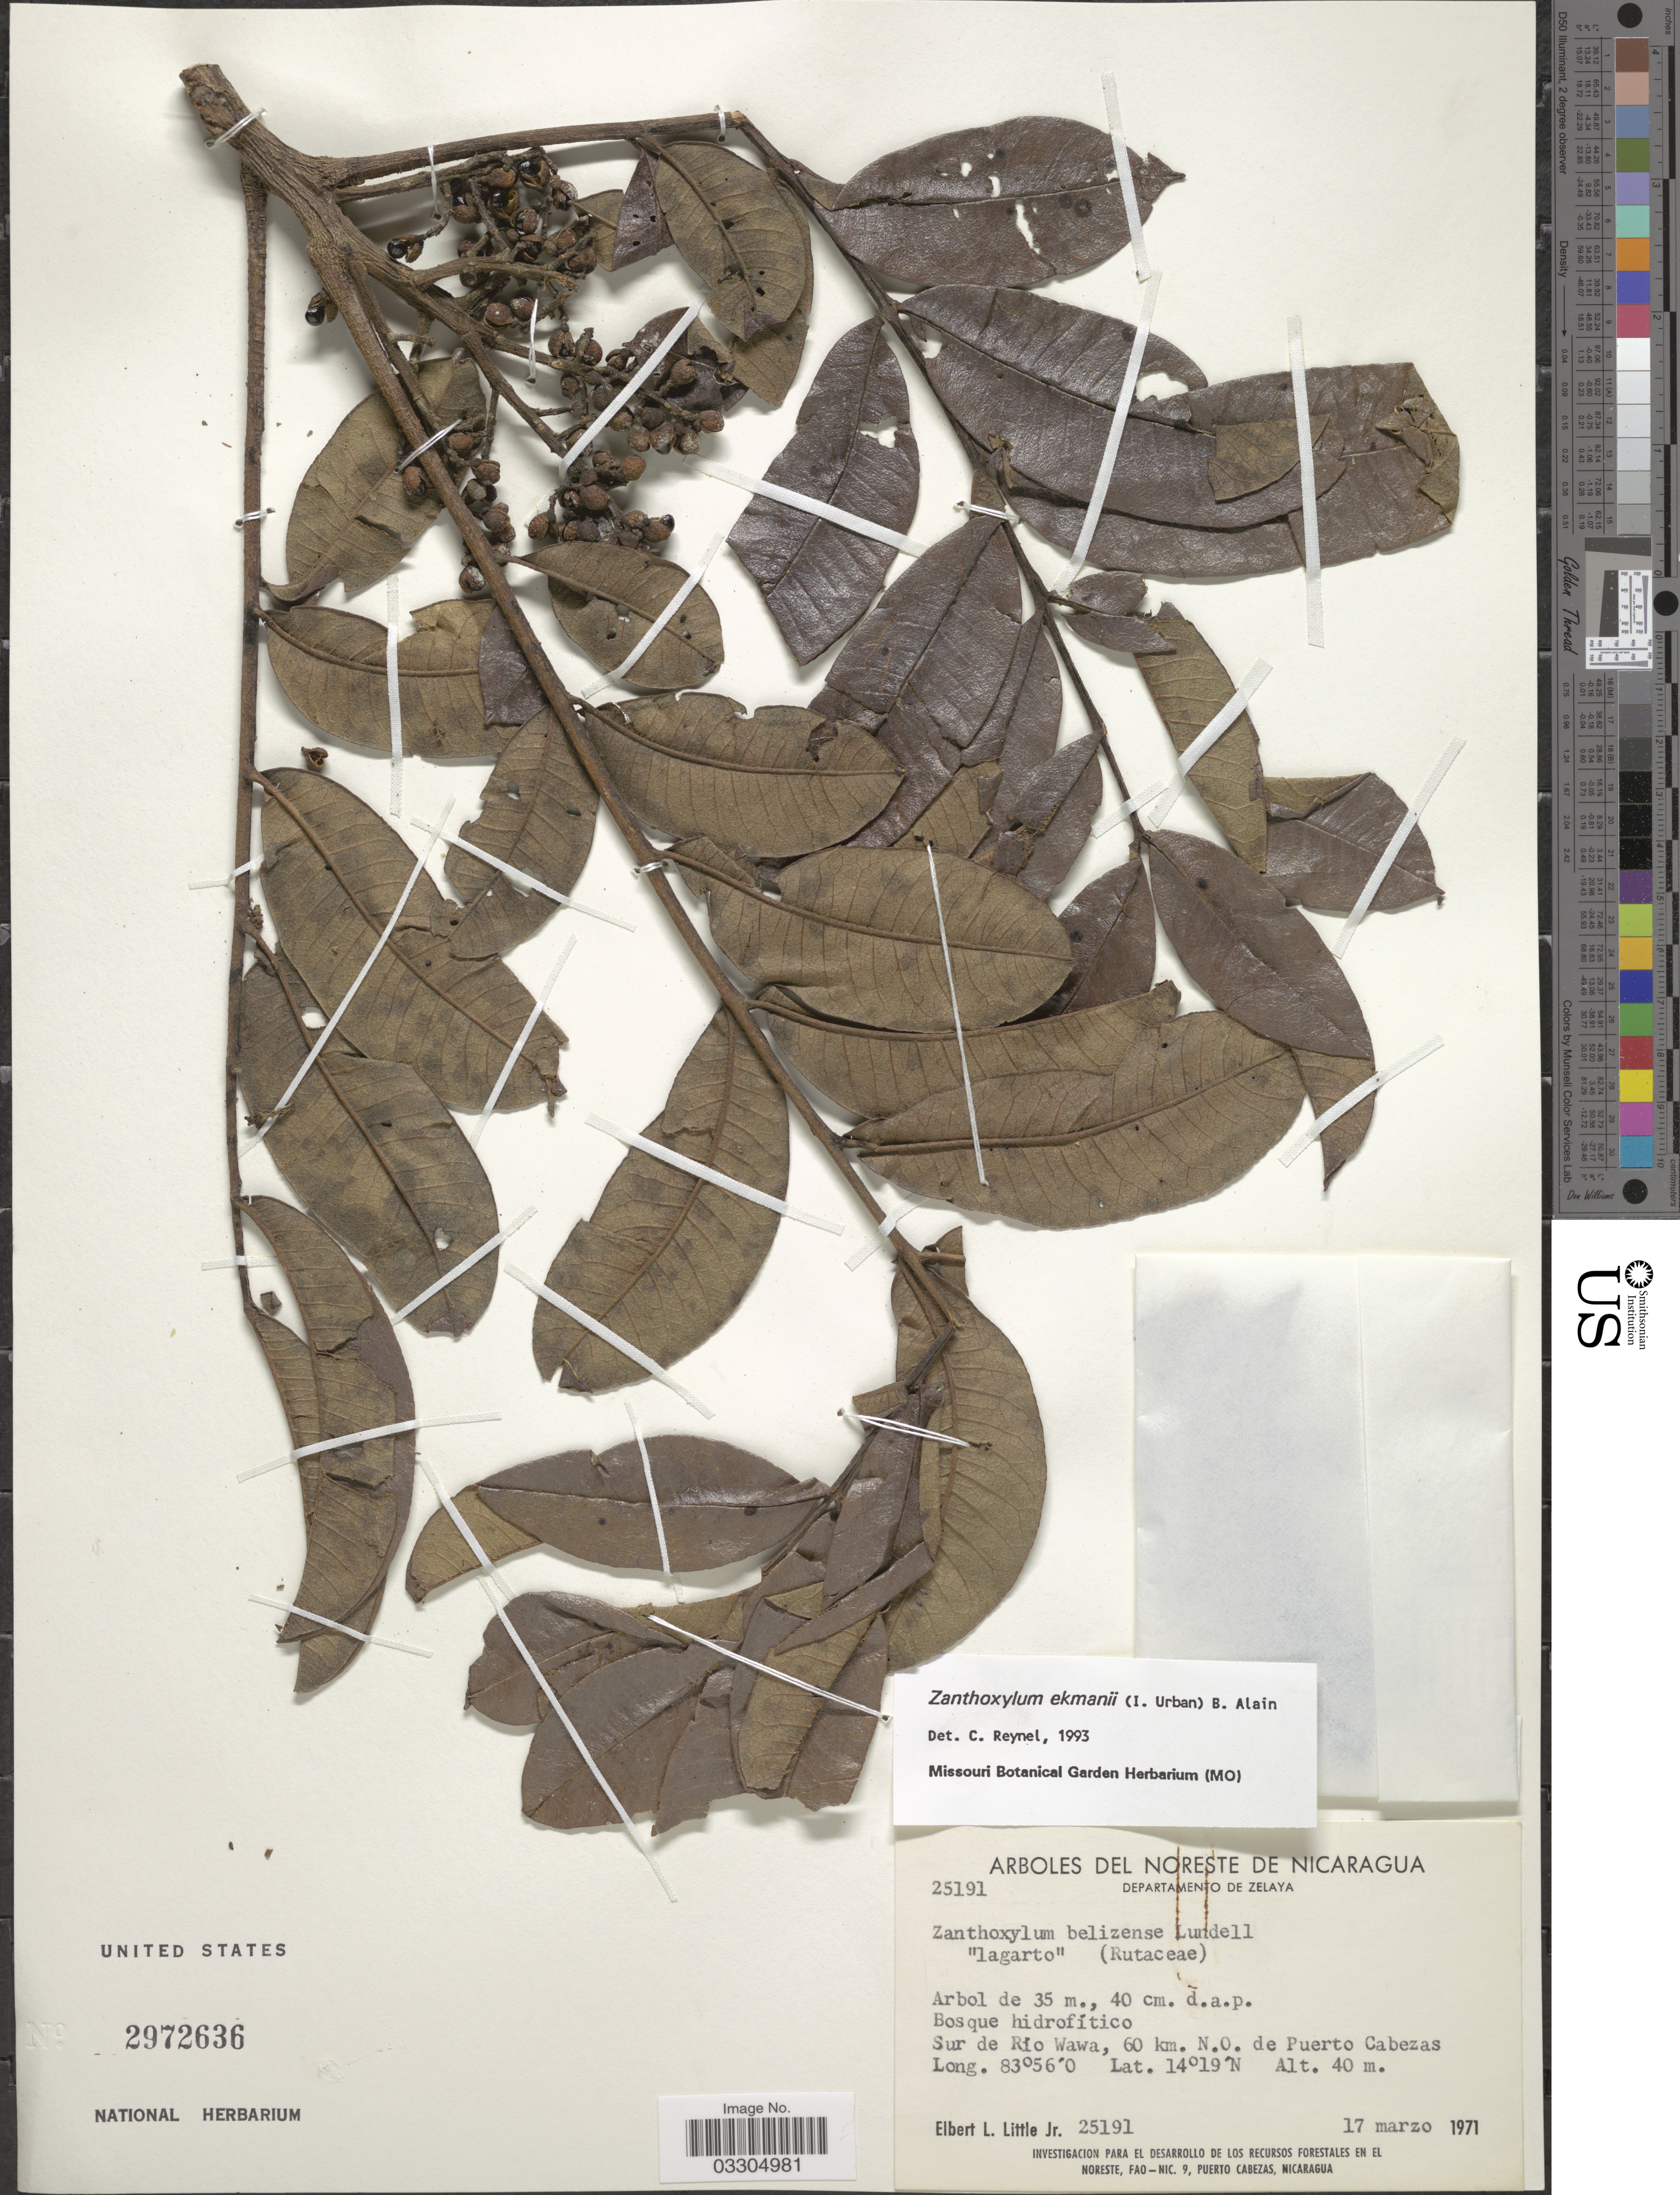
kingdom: Plantae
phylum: Tracheophyta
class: Magnoliopsida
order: Sapindales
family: Rutaceae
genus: Zanthoxylum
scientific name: Zanthoxylum belizense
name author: Lundell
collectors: E. L. Little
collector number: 25191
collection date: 1971-03-17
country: Nicaragua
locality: Noreste de Nicaragua. Departamento de Zelaya. Sur de Río Wawa, 60 km. N.O. de Puerto Cabezas.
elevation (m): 40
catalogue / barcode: US 2972636